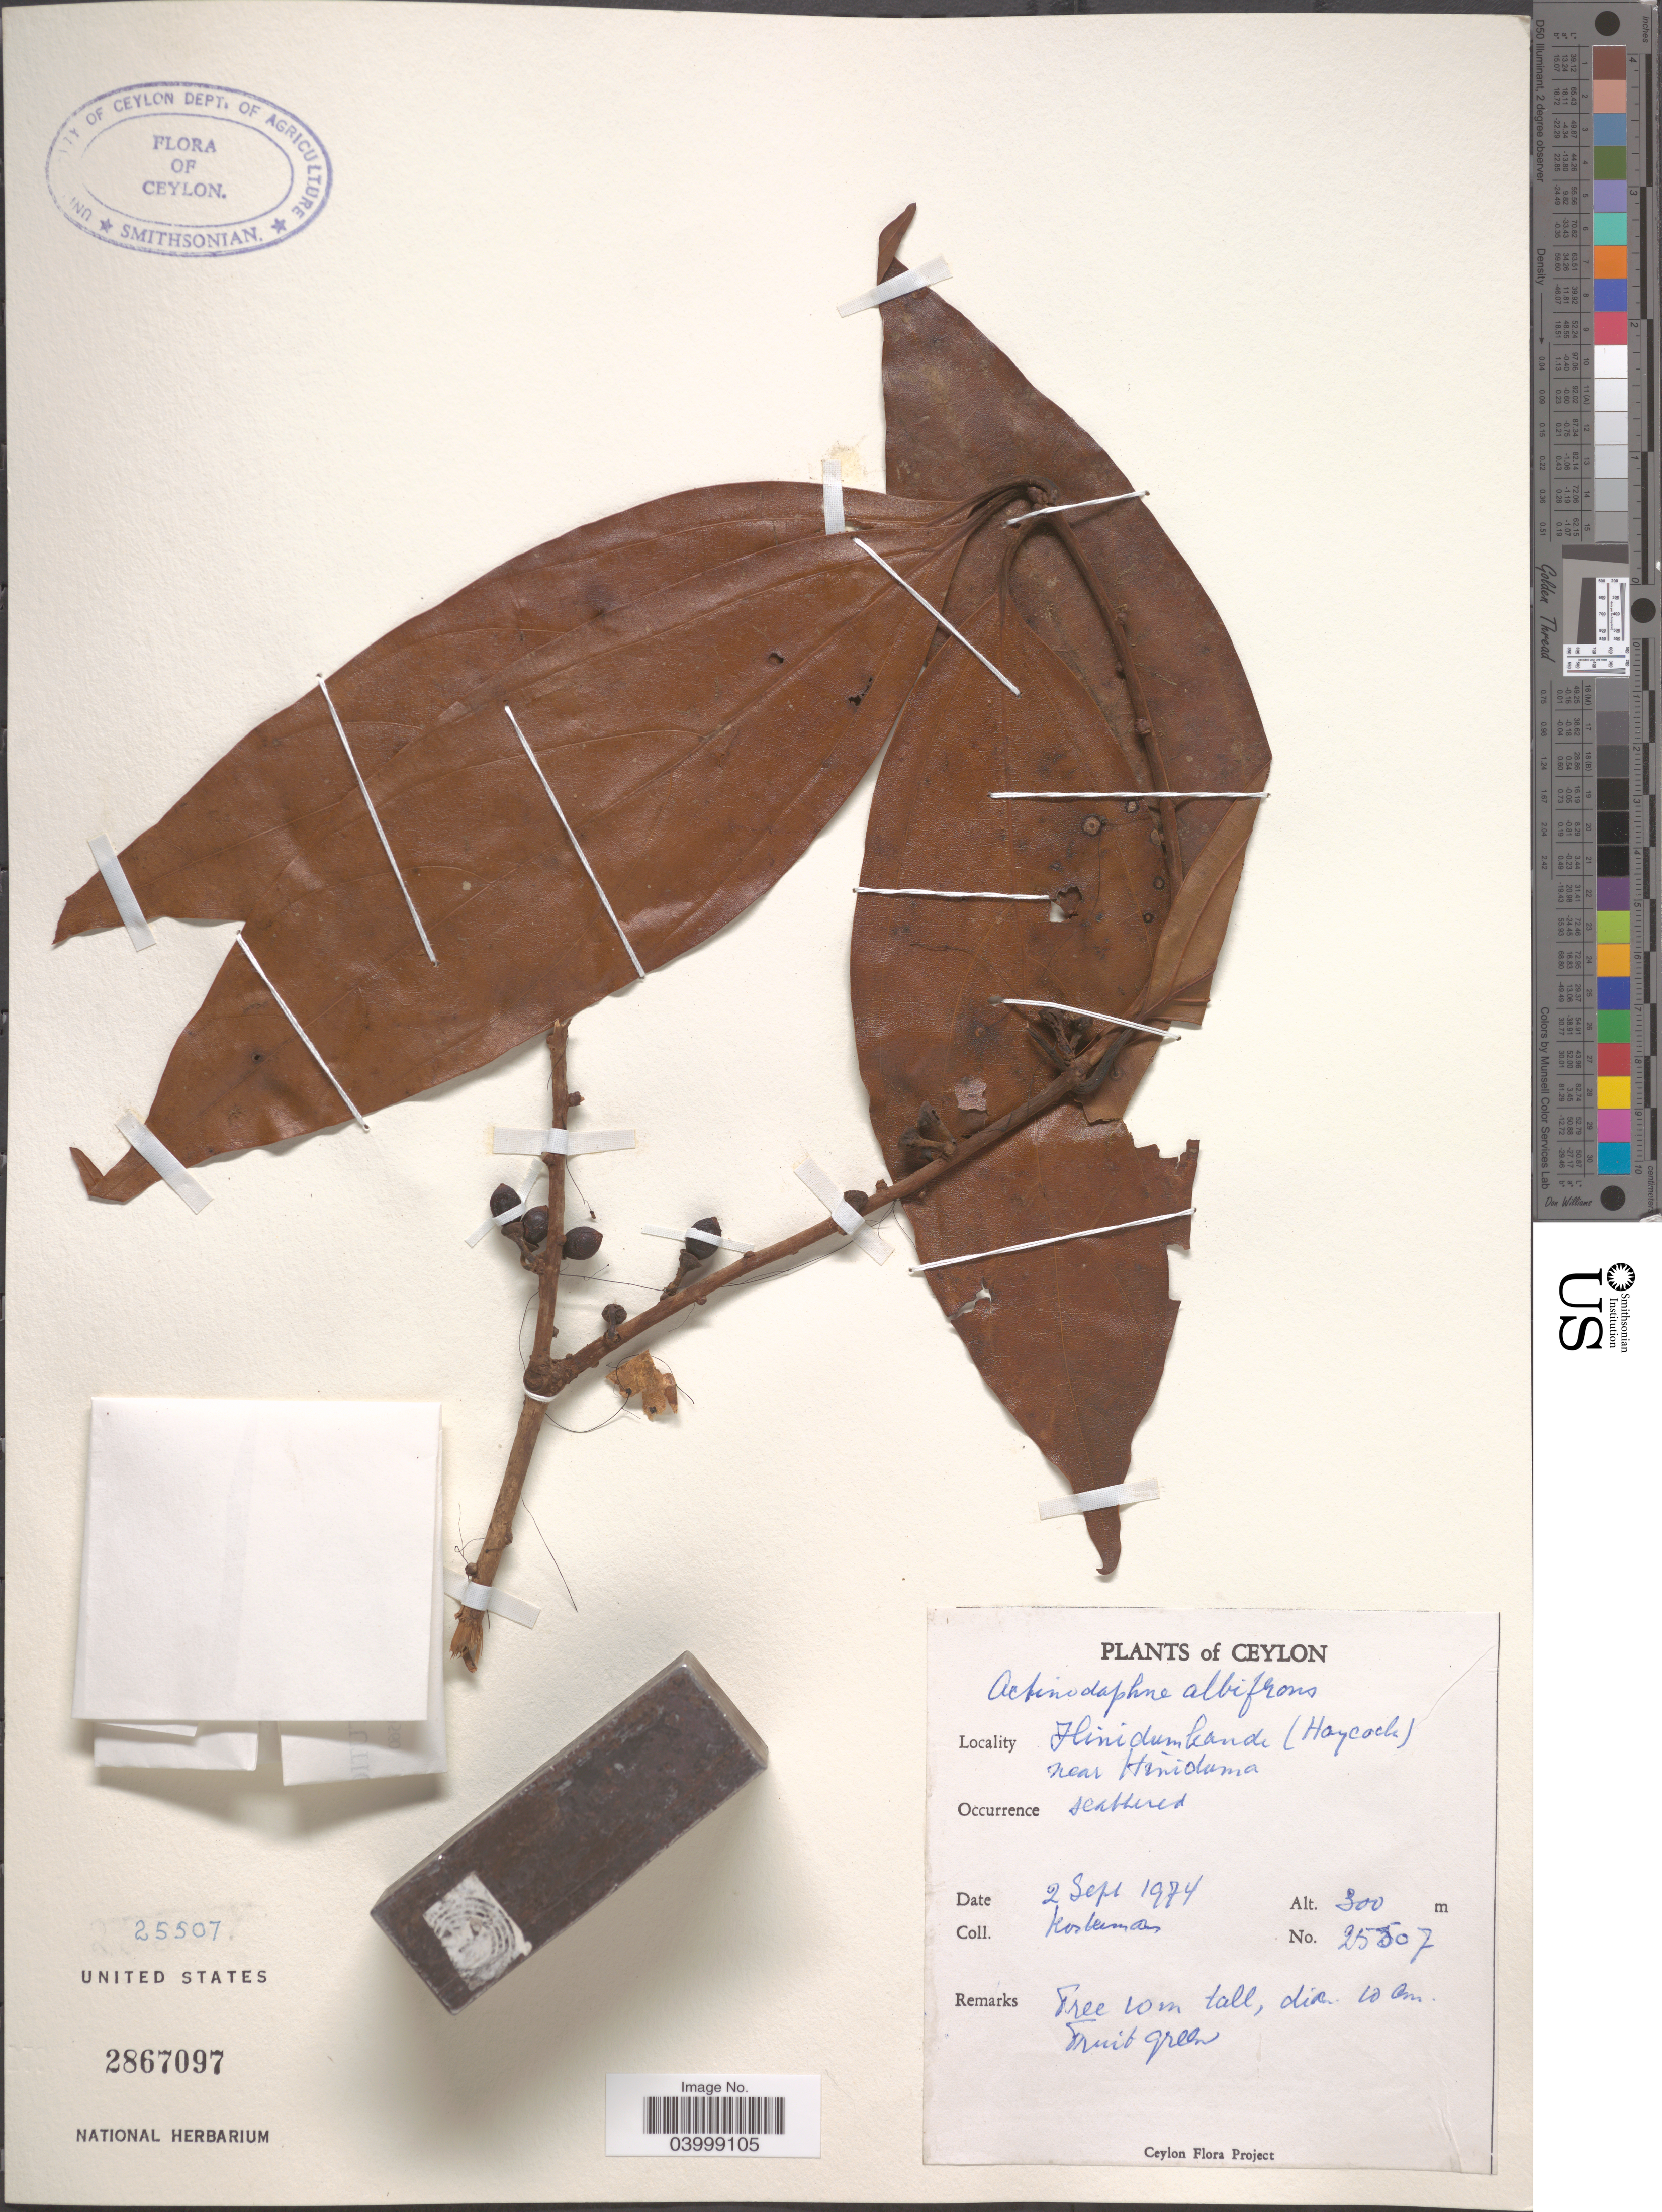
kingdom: Plantae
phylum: Tracheophyta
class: Magnoliopsida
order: Laurales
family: Lauraceae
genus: Actinodaphne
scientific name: Actinodaphne albifrons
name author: Kosterm.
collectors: Kostermans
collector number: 25507*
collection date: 1974-09-02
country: Sri Lanka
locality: Ceylon. Hinidumkande (Haycock) near Hiniduma.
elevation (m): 300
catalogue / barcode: US 2867097